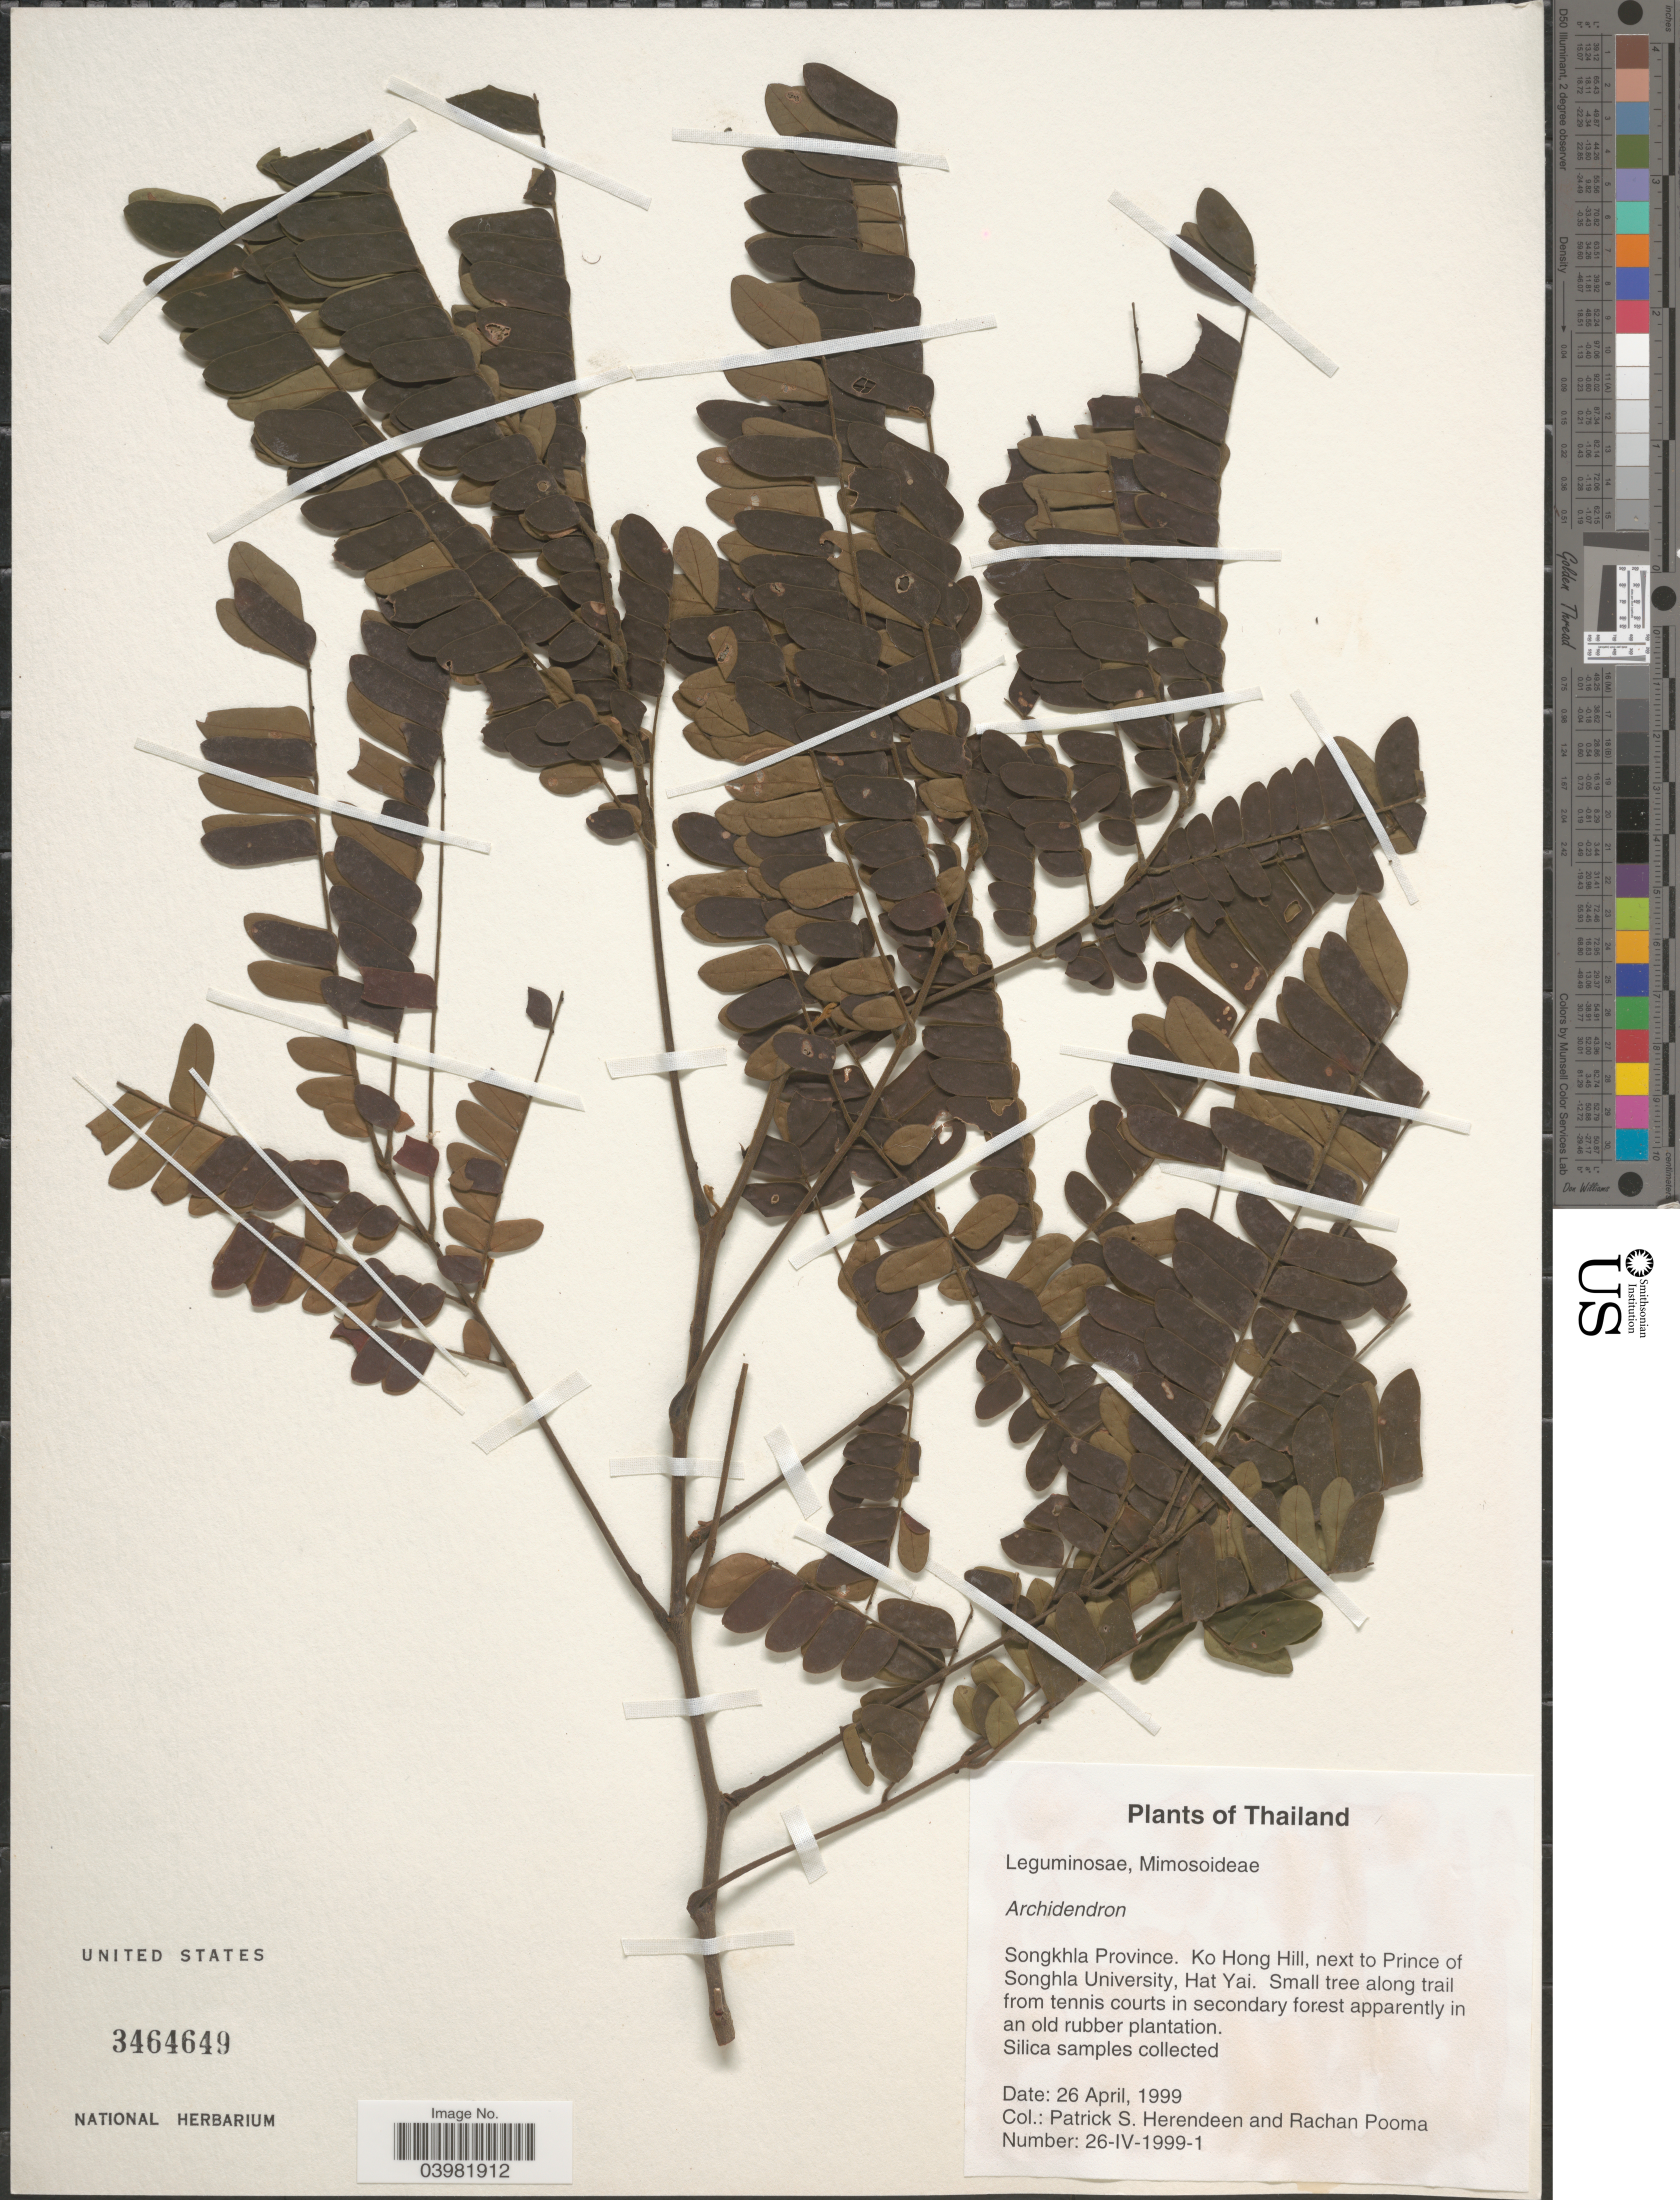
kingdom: Plantae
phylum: Tracheophyta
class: Magnoliopsida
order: Fabales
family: Fabaceae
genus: Archidendron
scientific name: Archidendron sp.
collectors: P. S. Herendeen & R. Pooma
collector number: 26-IV-1999-1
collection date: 1999-04-26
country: Thailand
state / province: Songkhla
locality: Ko Hong Hill, next to Prince of Songhla University, Hat Yai. Along trail from tennis courts in secondary forest apparently in an old rubber plantation.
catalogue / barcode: US 3464649